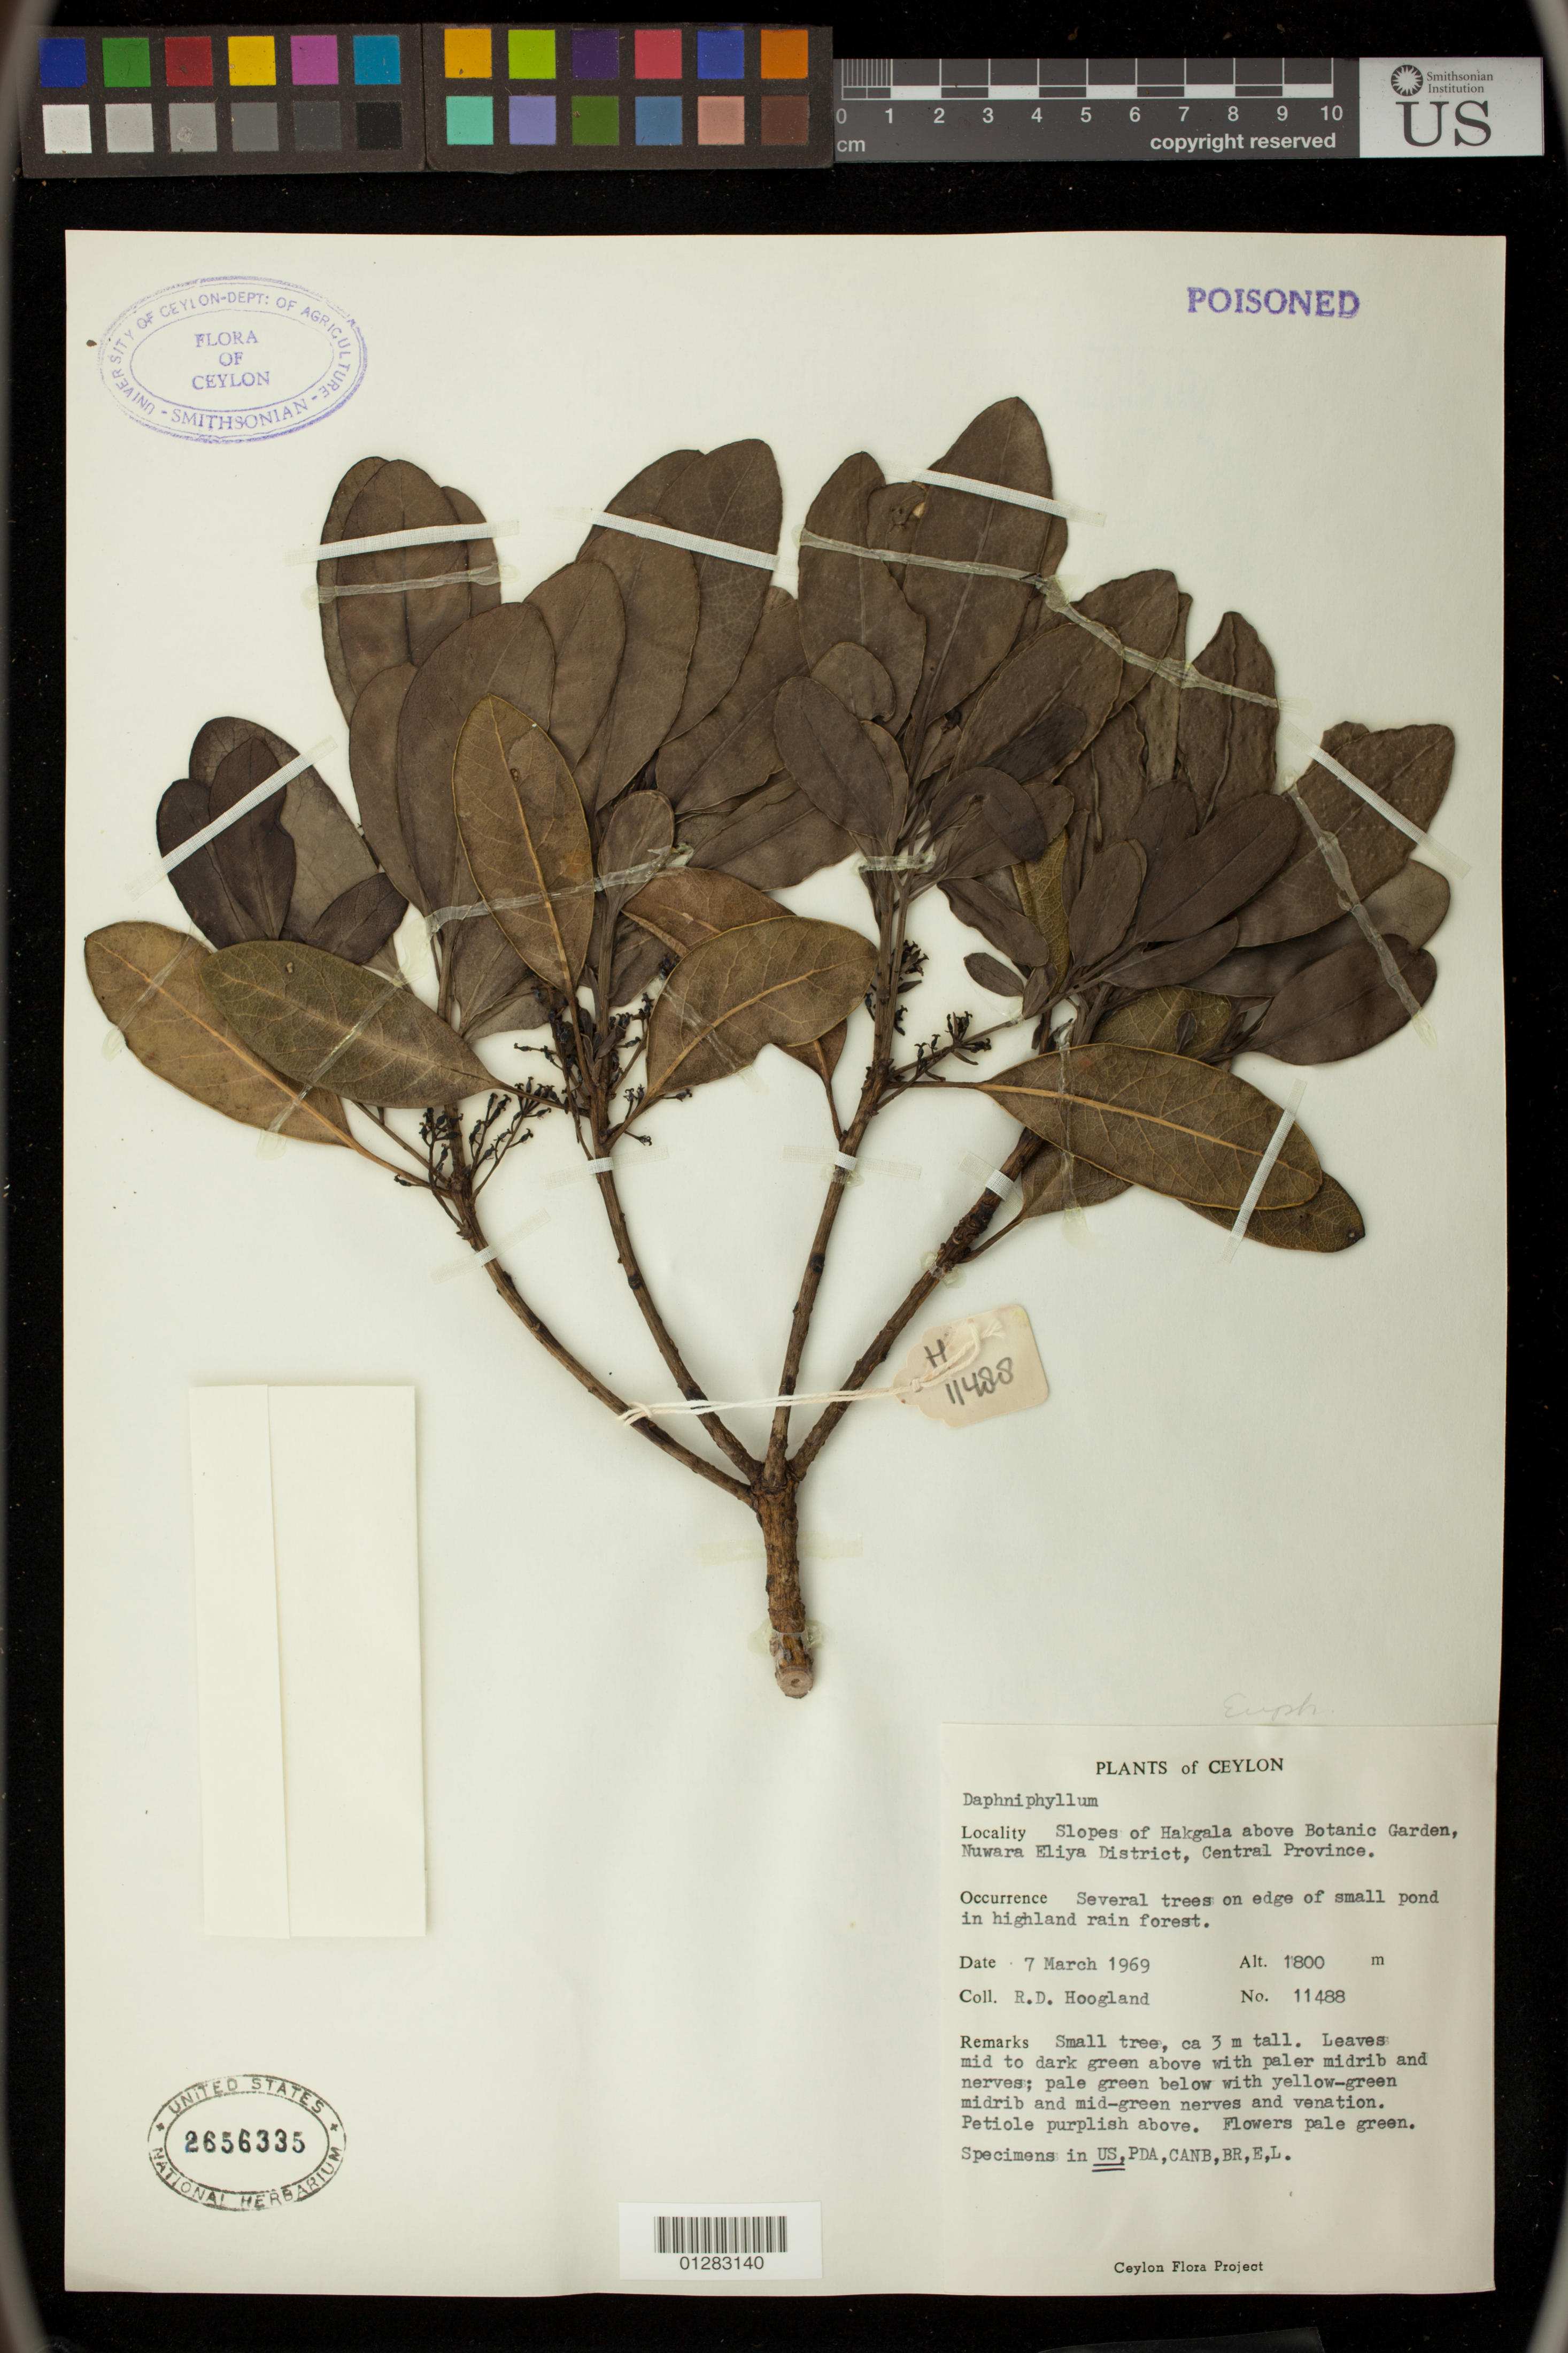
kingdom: Plantae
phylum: Tracheophyta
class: Magnoliopsida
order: Saxifragales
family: Daphniphyllaceae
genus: Daphniphyllum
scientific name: Daphniphyllum sp.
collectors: R. D. Hoogland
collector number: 11488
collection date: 1969-03-07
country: Sri Lanka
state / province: Central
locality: Slopes of hakgala above Botanic Garden, Nuwara Eliya District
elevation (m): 549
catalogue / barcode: US 2656335